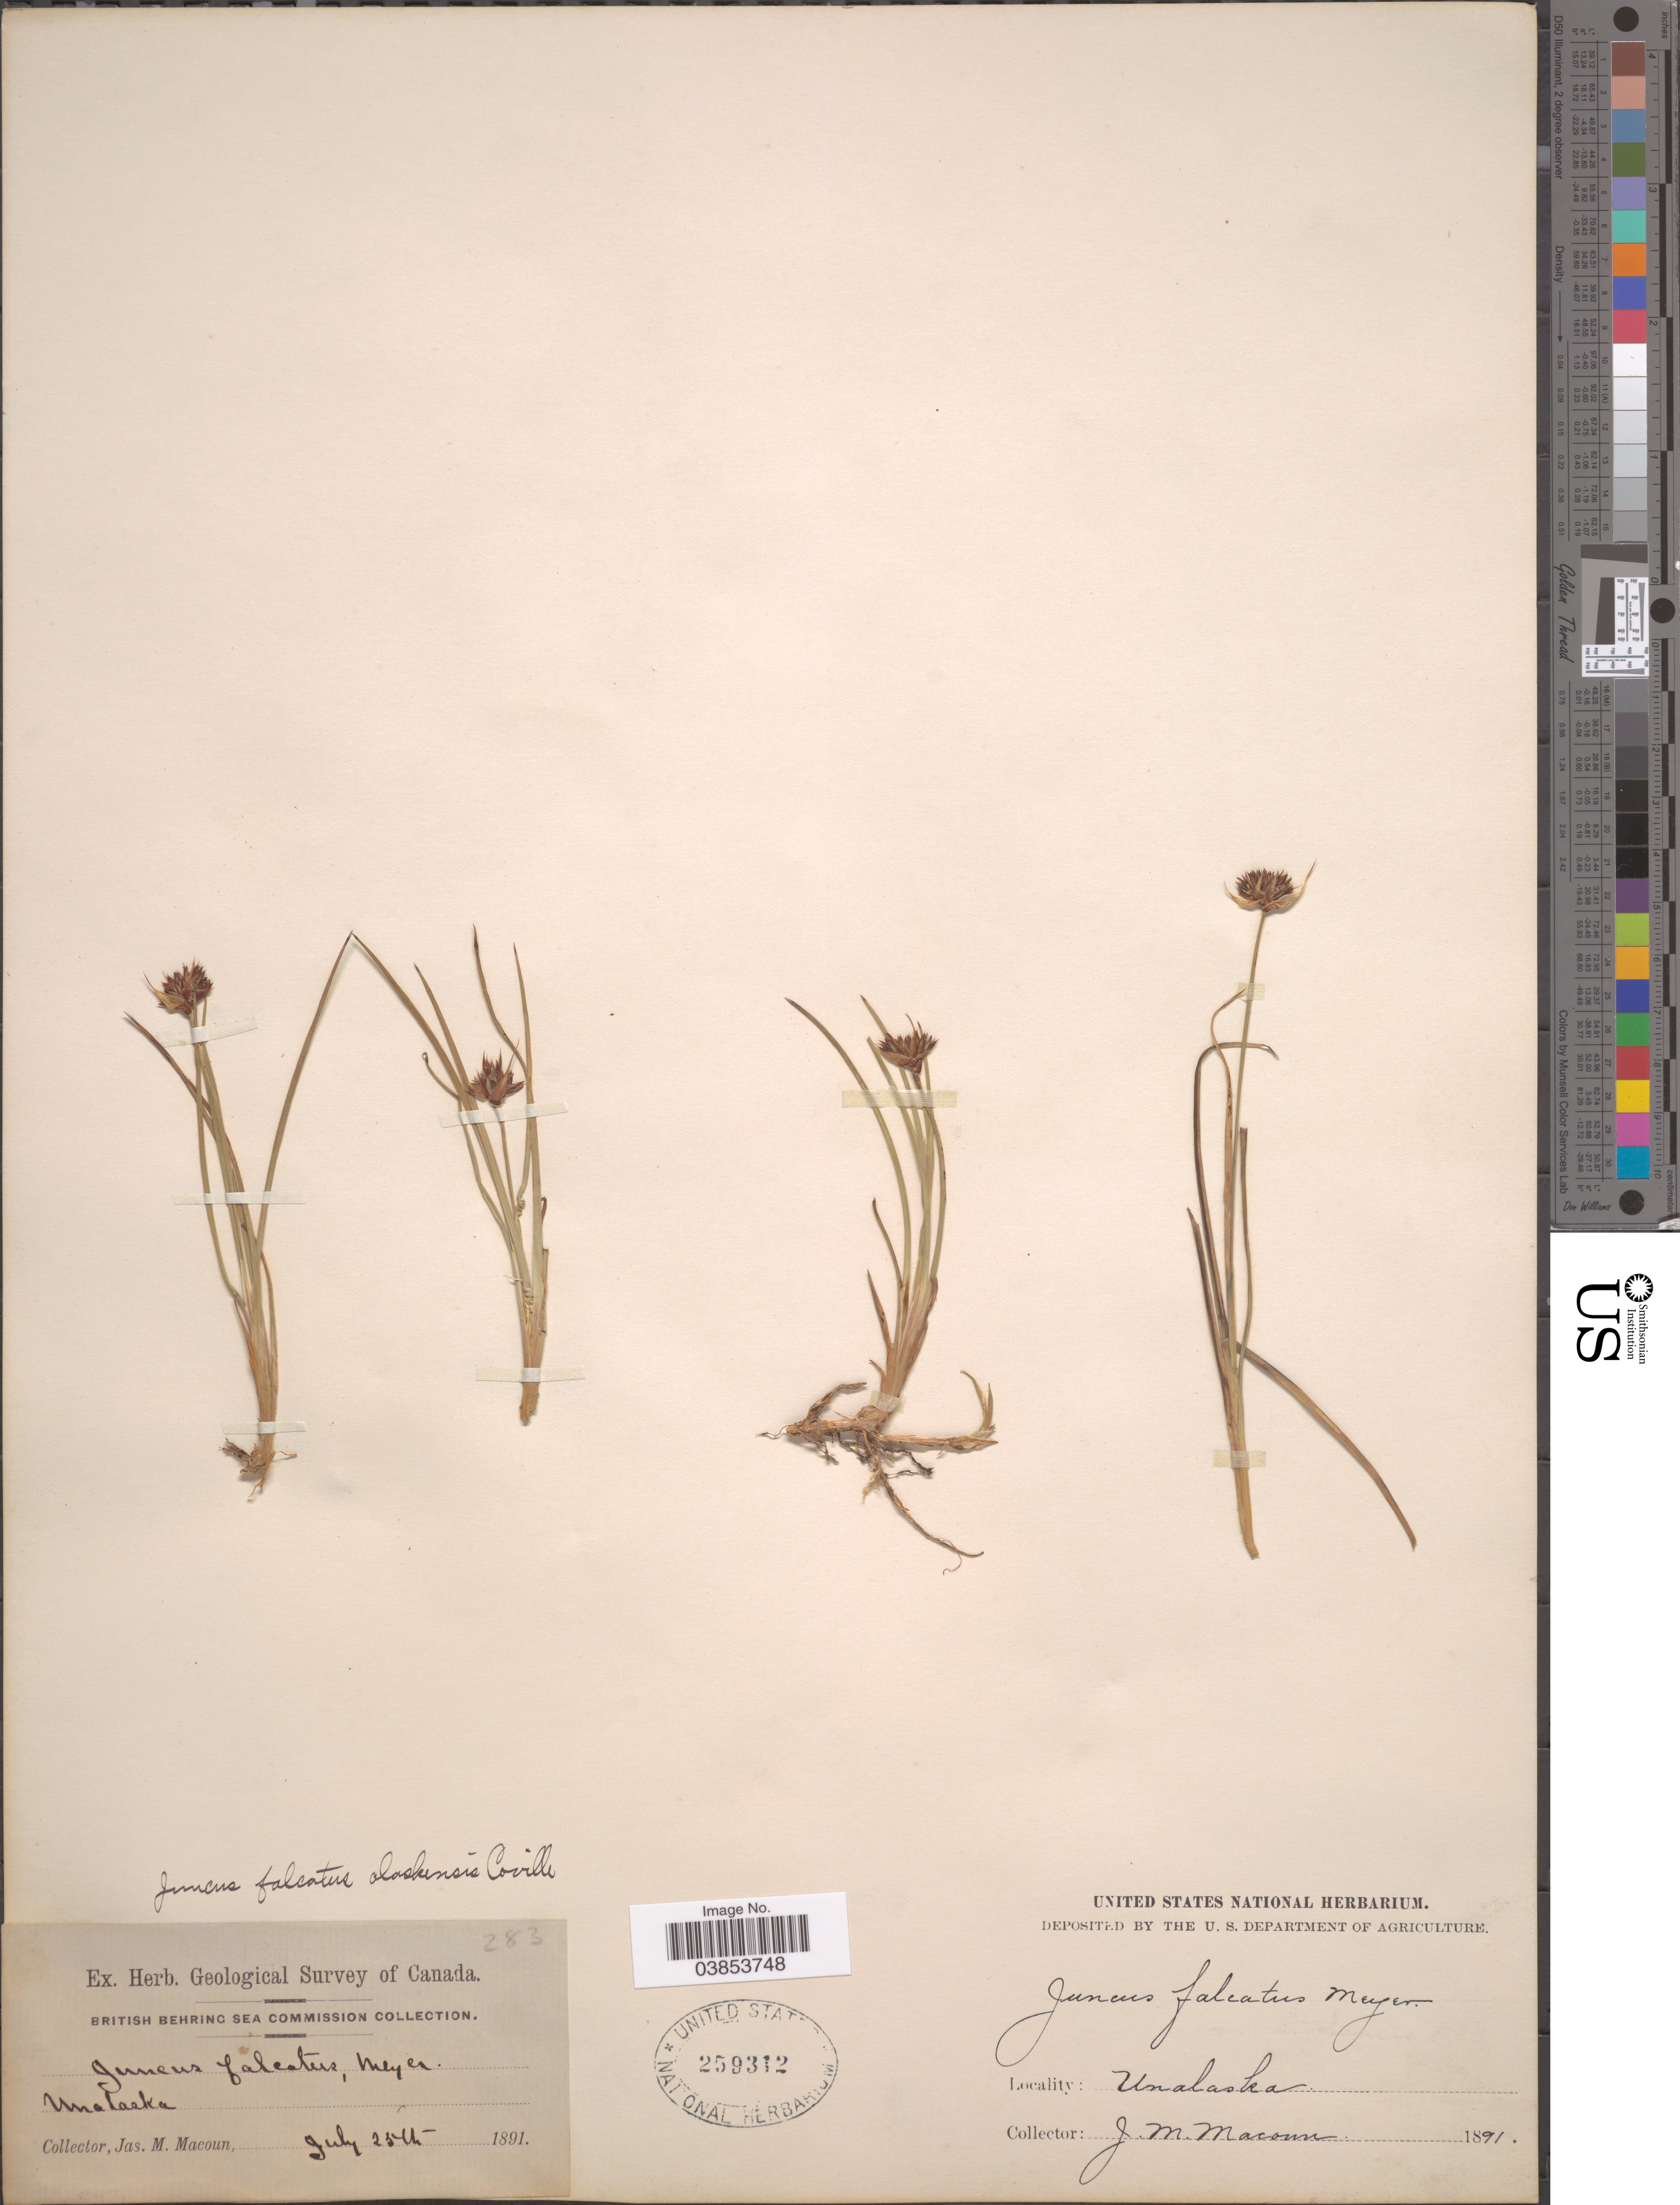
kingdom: Plantae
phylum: Tracheophyta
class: Liliopsida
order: Poales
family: Juncaceae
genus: Juncus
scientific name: Juncus falcatus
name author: E. Mey.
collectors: J. M. Macoun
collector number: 283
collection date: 1891-07-25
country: United States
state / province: Alaska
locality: Unalaska.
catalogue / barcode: US 259312